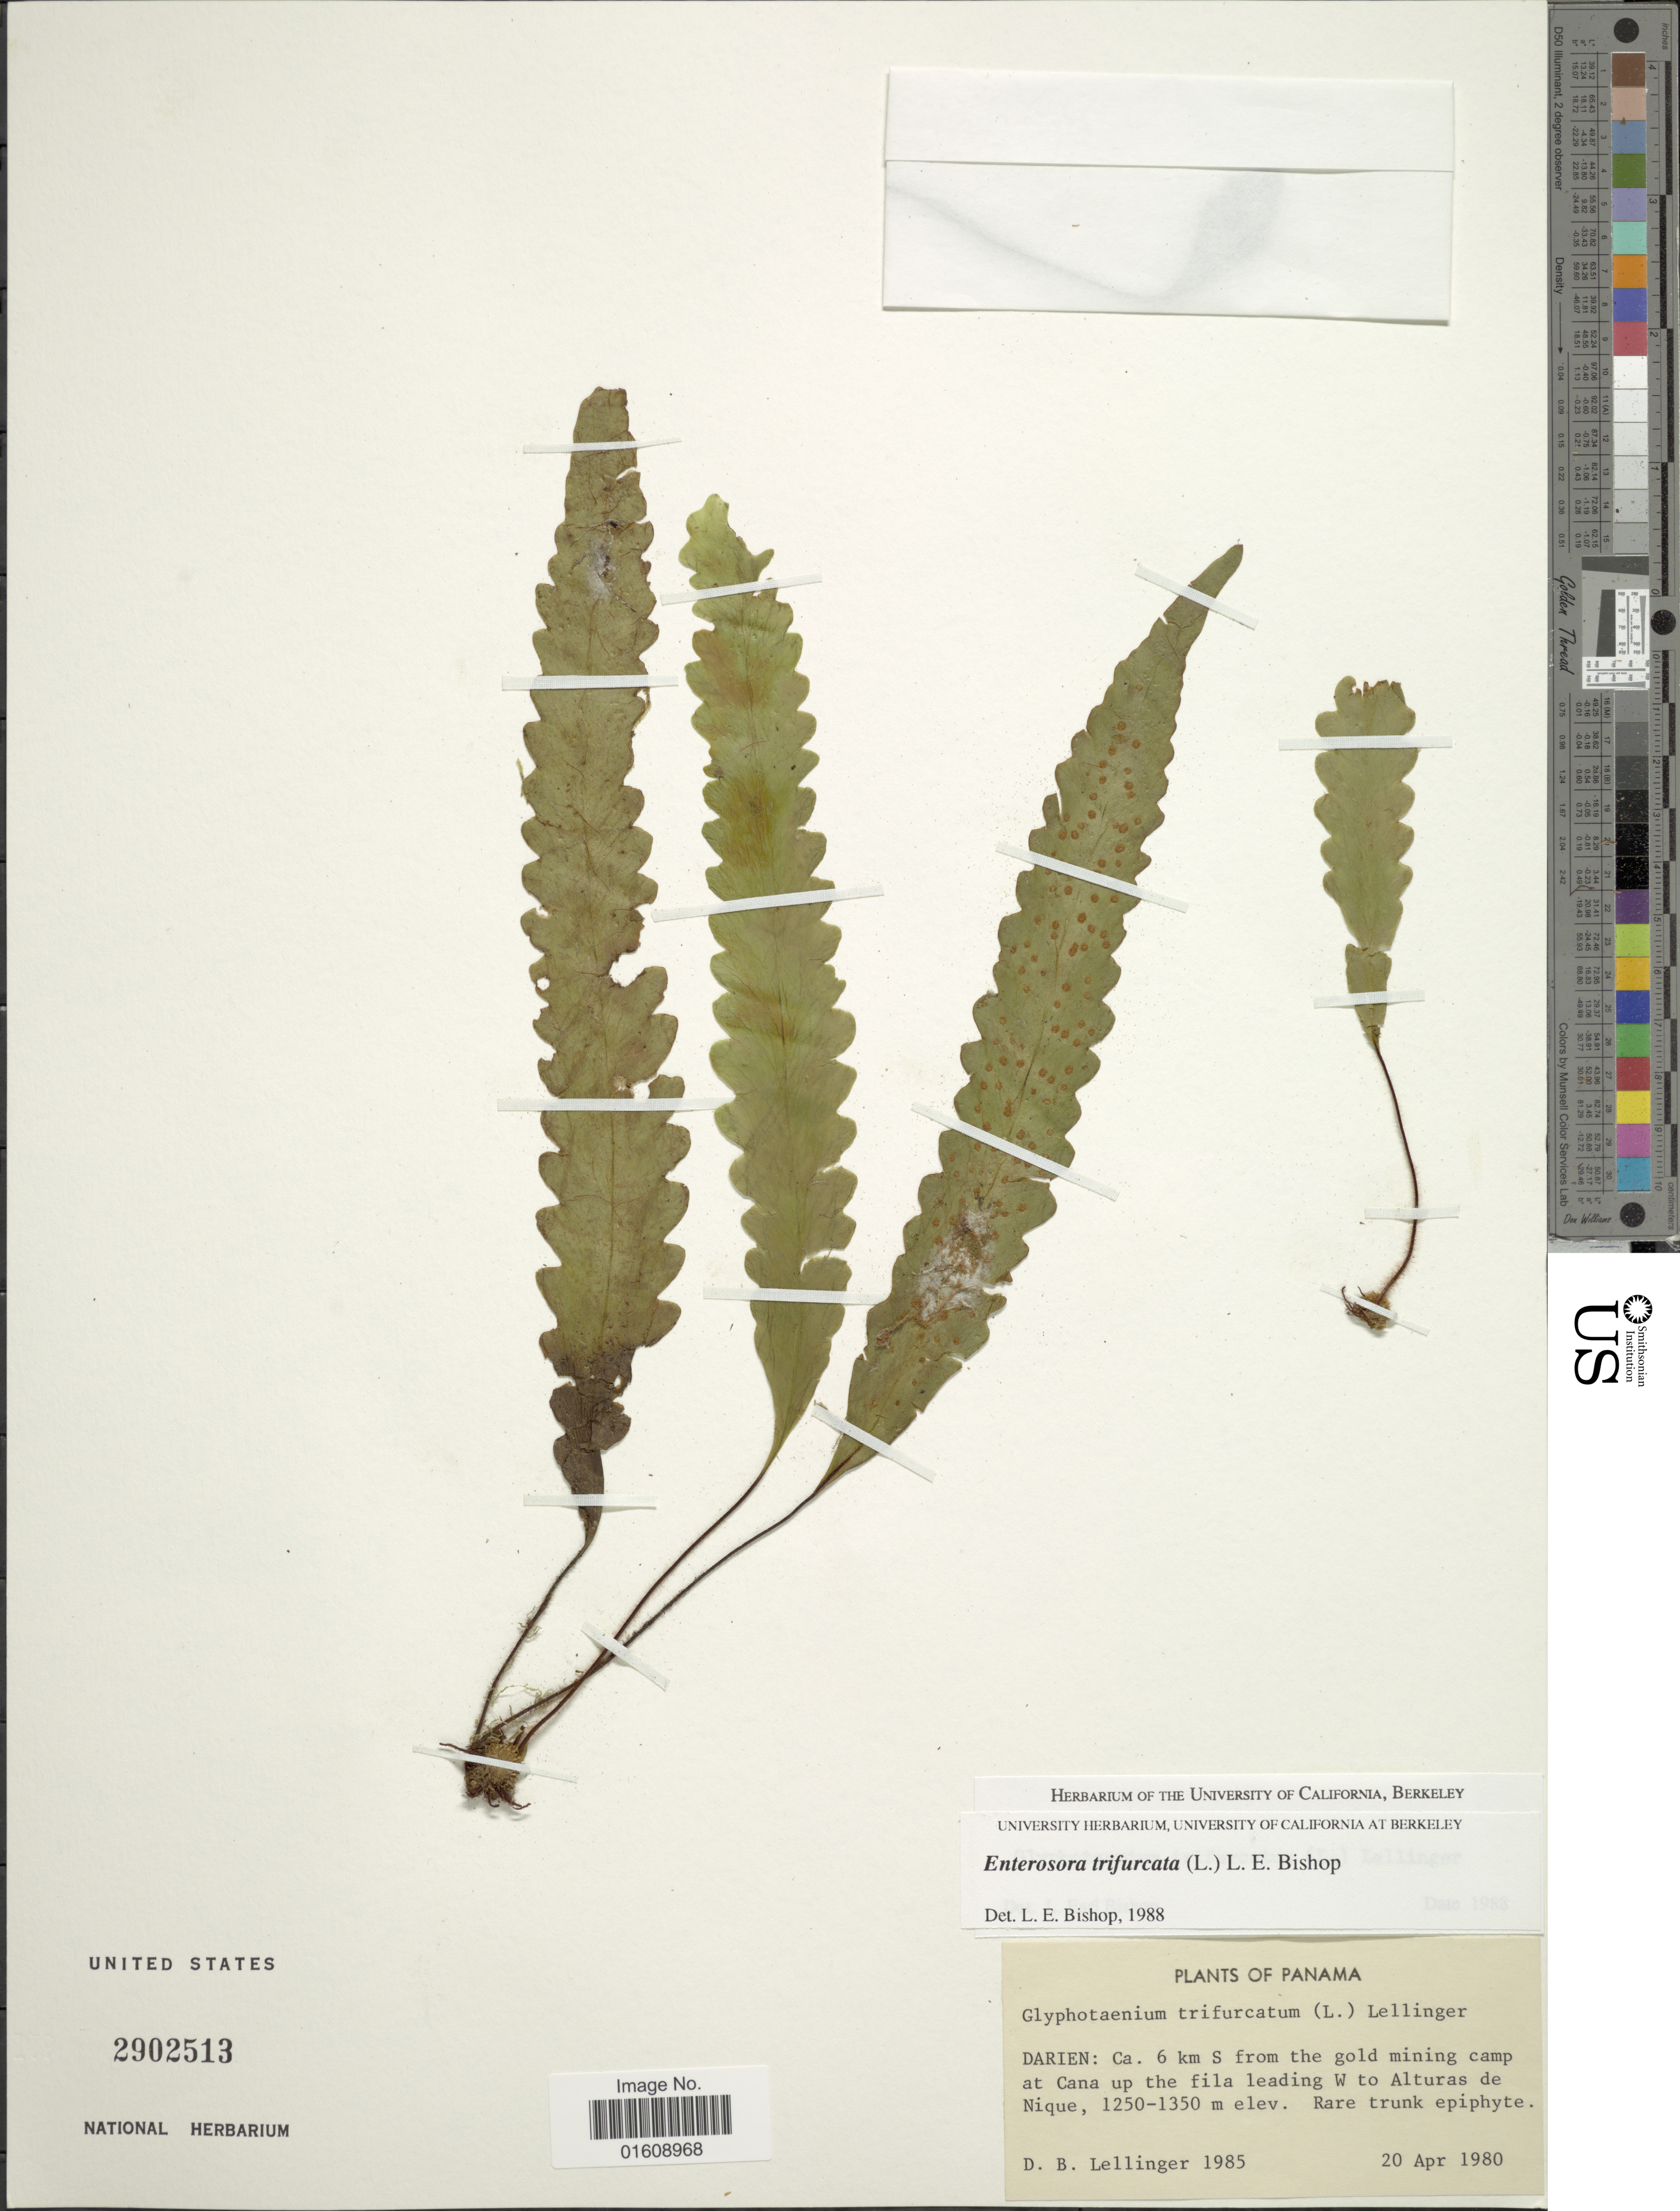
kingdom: Plantae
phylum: Tracheophyta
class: Polypodiopsida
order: Polypodiales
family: Polypodiaceae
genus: Enterosora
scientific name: Enterosora trifurcata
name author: (L.) L.E. Bishop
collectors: D. B. Lellinger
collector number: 1985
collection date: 1980-04-20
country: Panama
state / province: Darién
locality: Panama, Darien: Ca. 6 km S from the gold mining camp at Cana up the fila leading W to Alturas de Nique.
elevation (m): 1250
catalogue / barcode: US 2902513